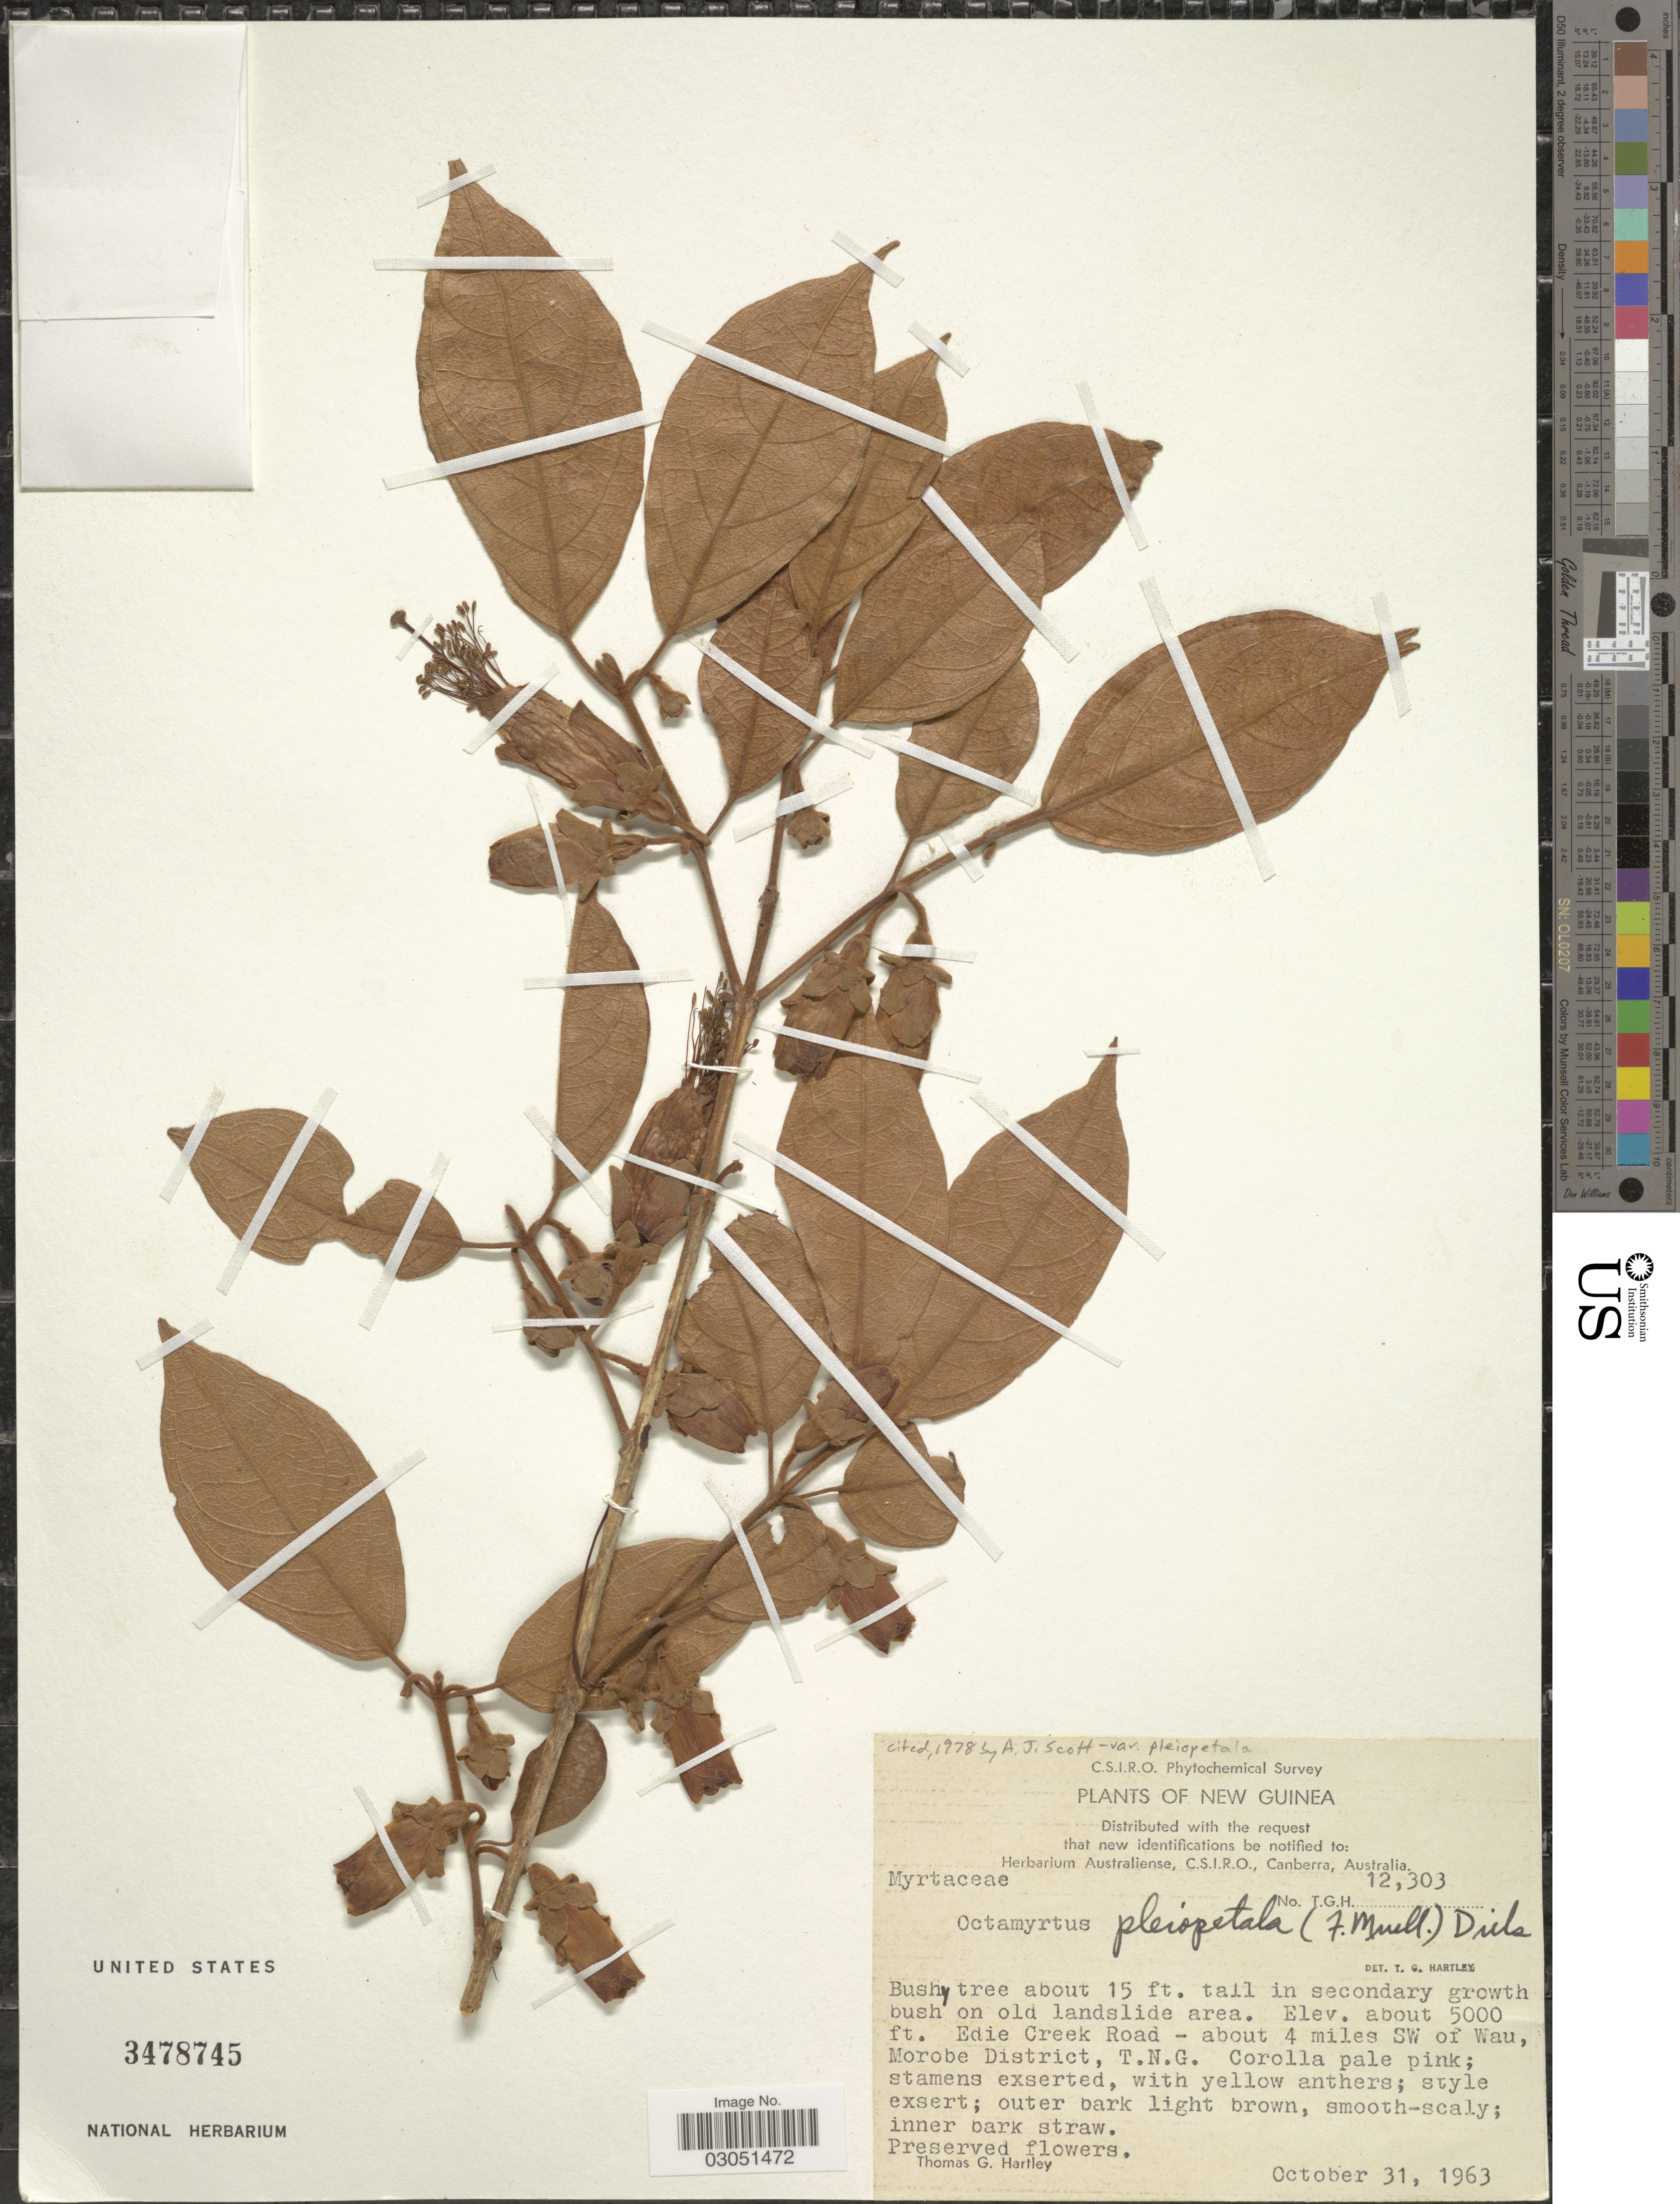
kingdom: Plantae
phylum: Tracheophyta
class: Magnoliopsida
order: Myrtales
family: Myrtaceae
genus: Octamyrtus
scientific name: Octamyrtus pleiopetala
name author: Diels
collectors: T. Hartley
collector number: T.G.H.12,303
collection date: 1963-10-31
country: Papua New Guinea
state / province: Morobe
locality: New Guinea, Edie Creek Road-about 4 miles SW of Wau, Morobe District, T.N.G.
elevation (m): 1524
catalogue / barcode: US 3478745